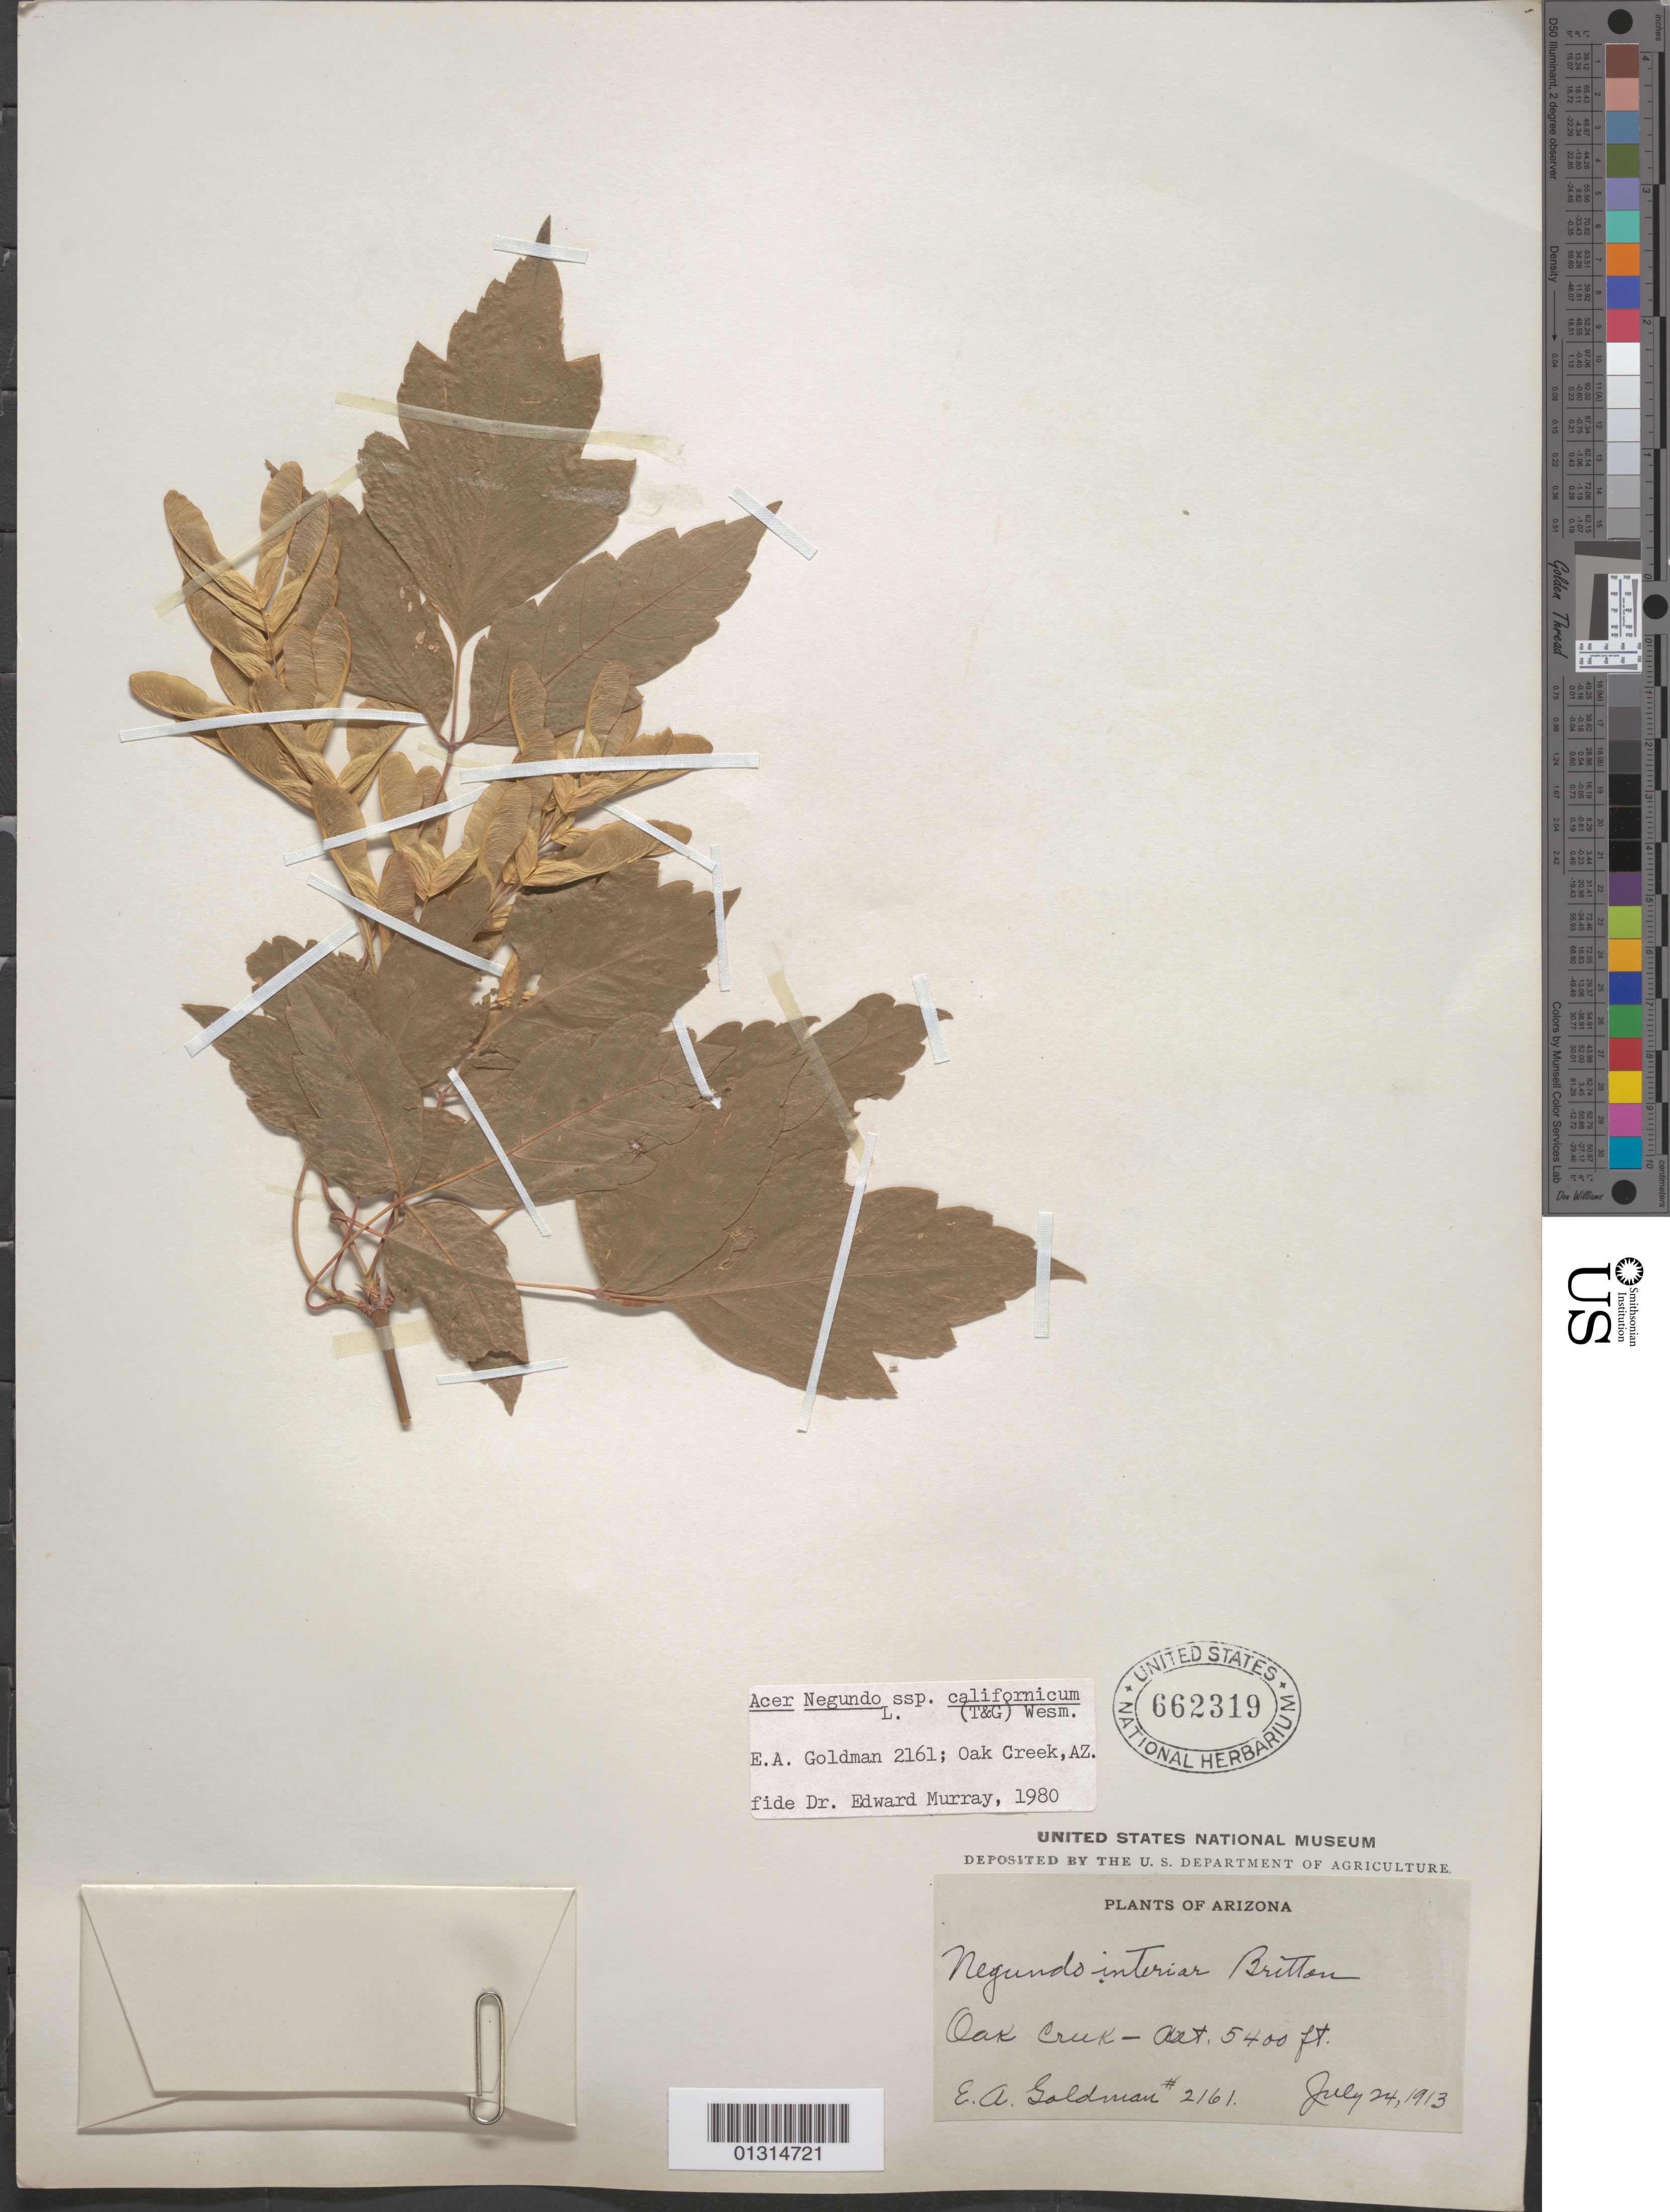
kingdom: Plantae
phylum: Tracheophyta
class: Magnoliopsida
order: Sapindales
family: Sapindaceae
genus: Acer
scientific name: Acer negundo subsp. californicum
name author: (Torr. & A. Gray) Wesm.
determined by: Murray, Edward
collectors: E. A. Goldman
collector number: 2161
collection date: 1913-07-24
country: United States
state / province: Arizona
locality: Oak Creek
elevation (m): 1646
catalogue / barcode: US 662319